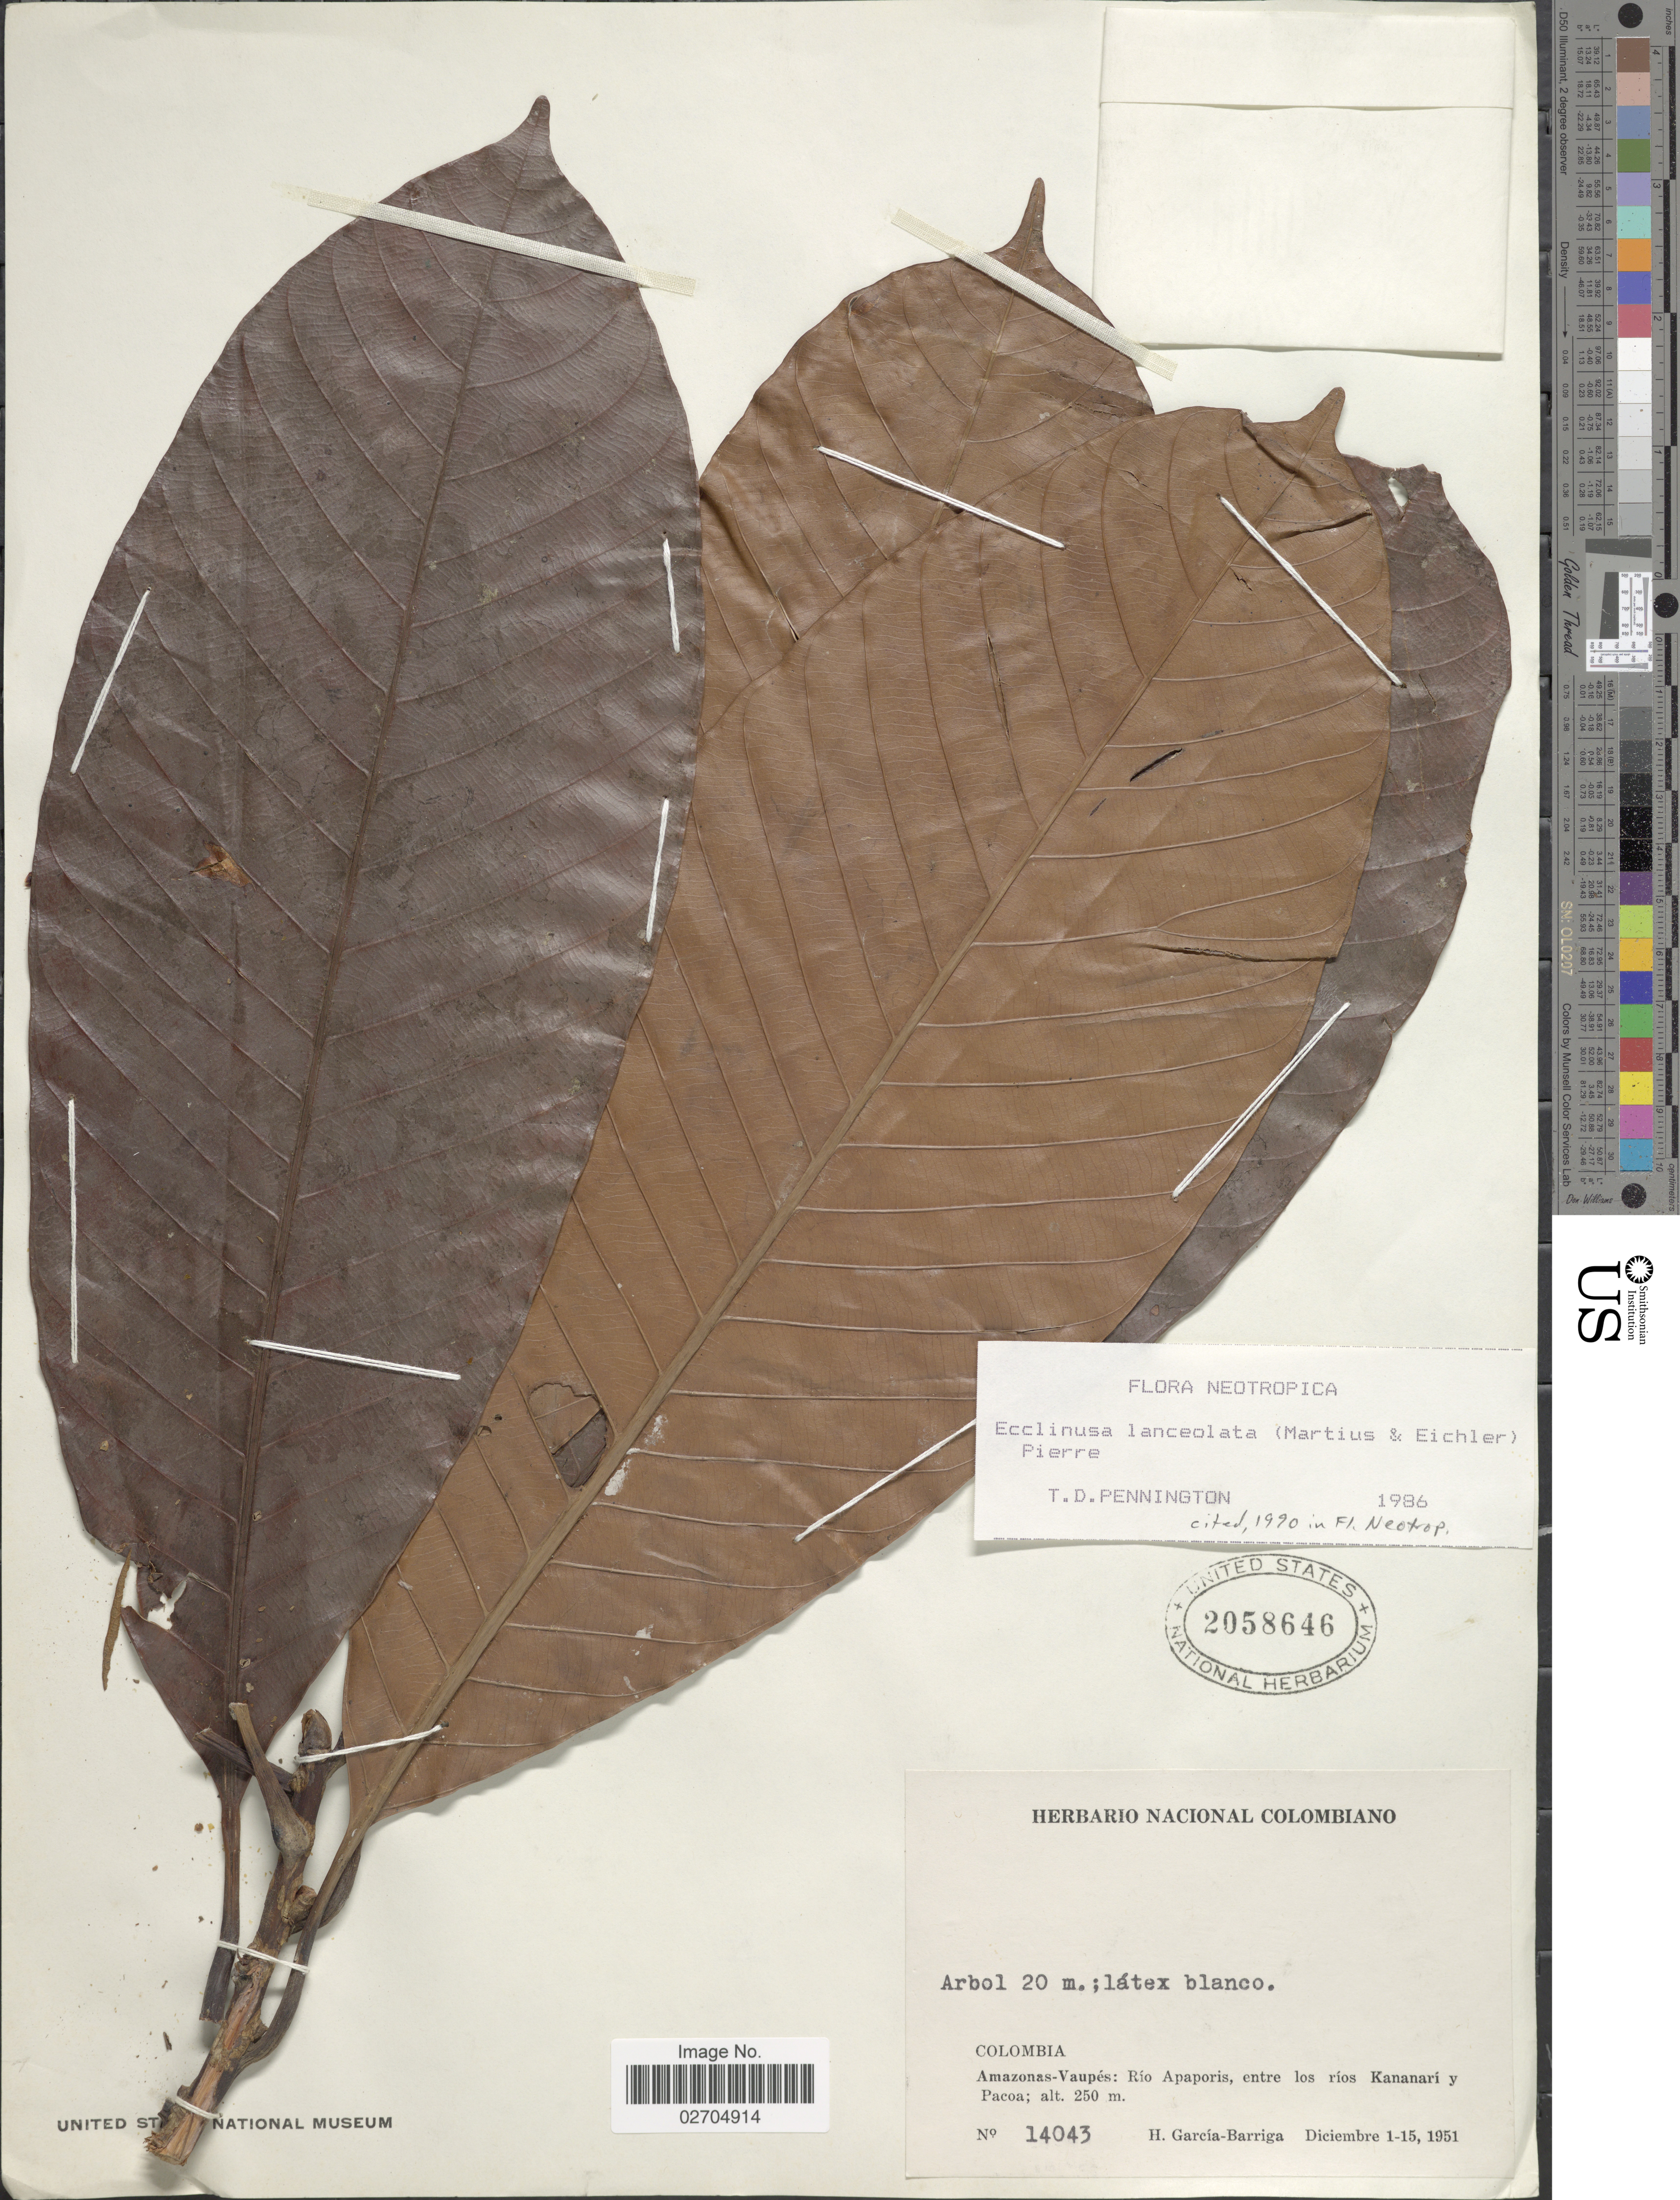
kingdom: Plantae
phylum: Tracheophyta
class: Magnoliopsida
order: Ericales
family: Sapotaceae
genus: Ecclinusa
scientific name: Ecclinusa lanceolata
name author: (Mart. & Eichler) Pierre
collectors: H. García Barriga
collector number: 14043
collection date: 1951-12-01/1951-12-15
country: Colombia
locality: Amazonas-Vaupés: Río Apaporis, entre los ríos Kananarí y Pacoa.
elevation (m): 250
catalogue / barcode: US 2058646